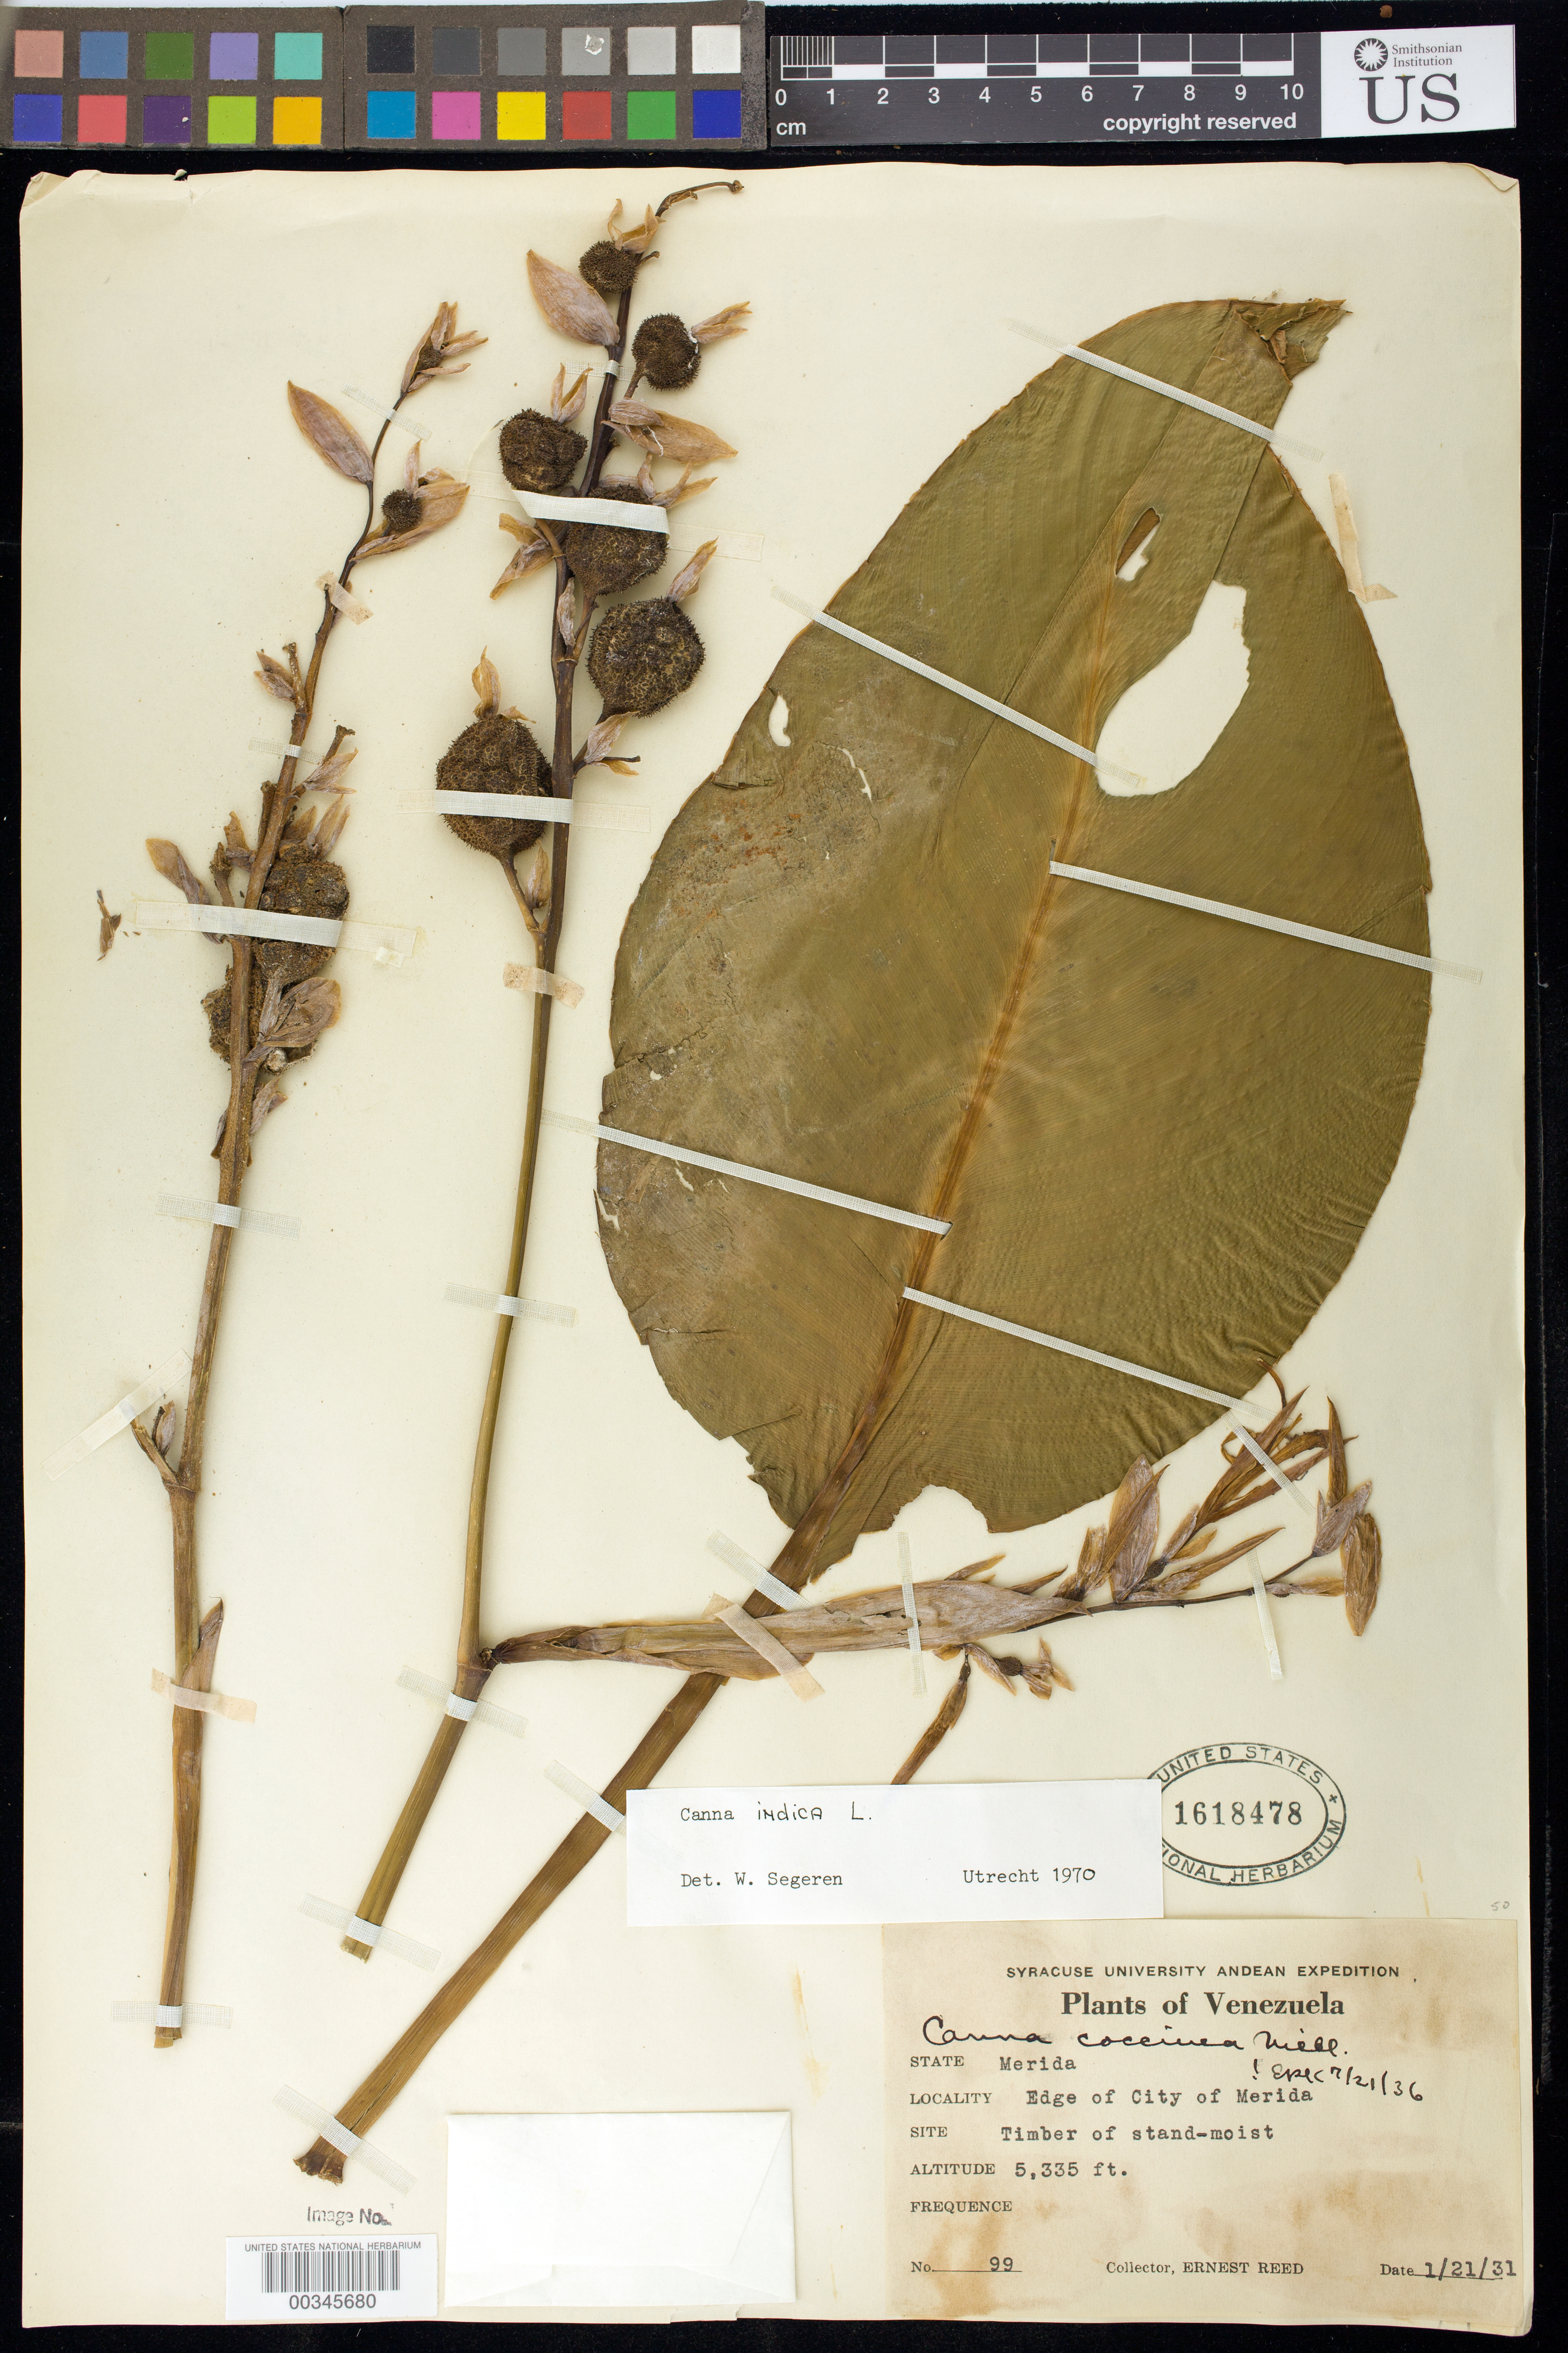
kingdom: Plantae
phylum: Tracheophyta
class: Liliopsida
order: Zingiberales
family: Cannaceae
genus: Canna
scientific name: Canna indica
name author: L.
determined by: Segeren, W.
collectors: E. Reed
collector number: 99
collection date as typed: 21 Jan 1931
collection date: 1931-01-21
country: Venezuela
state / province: Mérida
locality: Edge of city of merida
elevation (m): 1626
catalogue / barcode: US 1618478